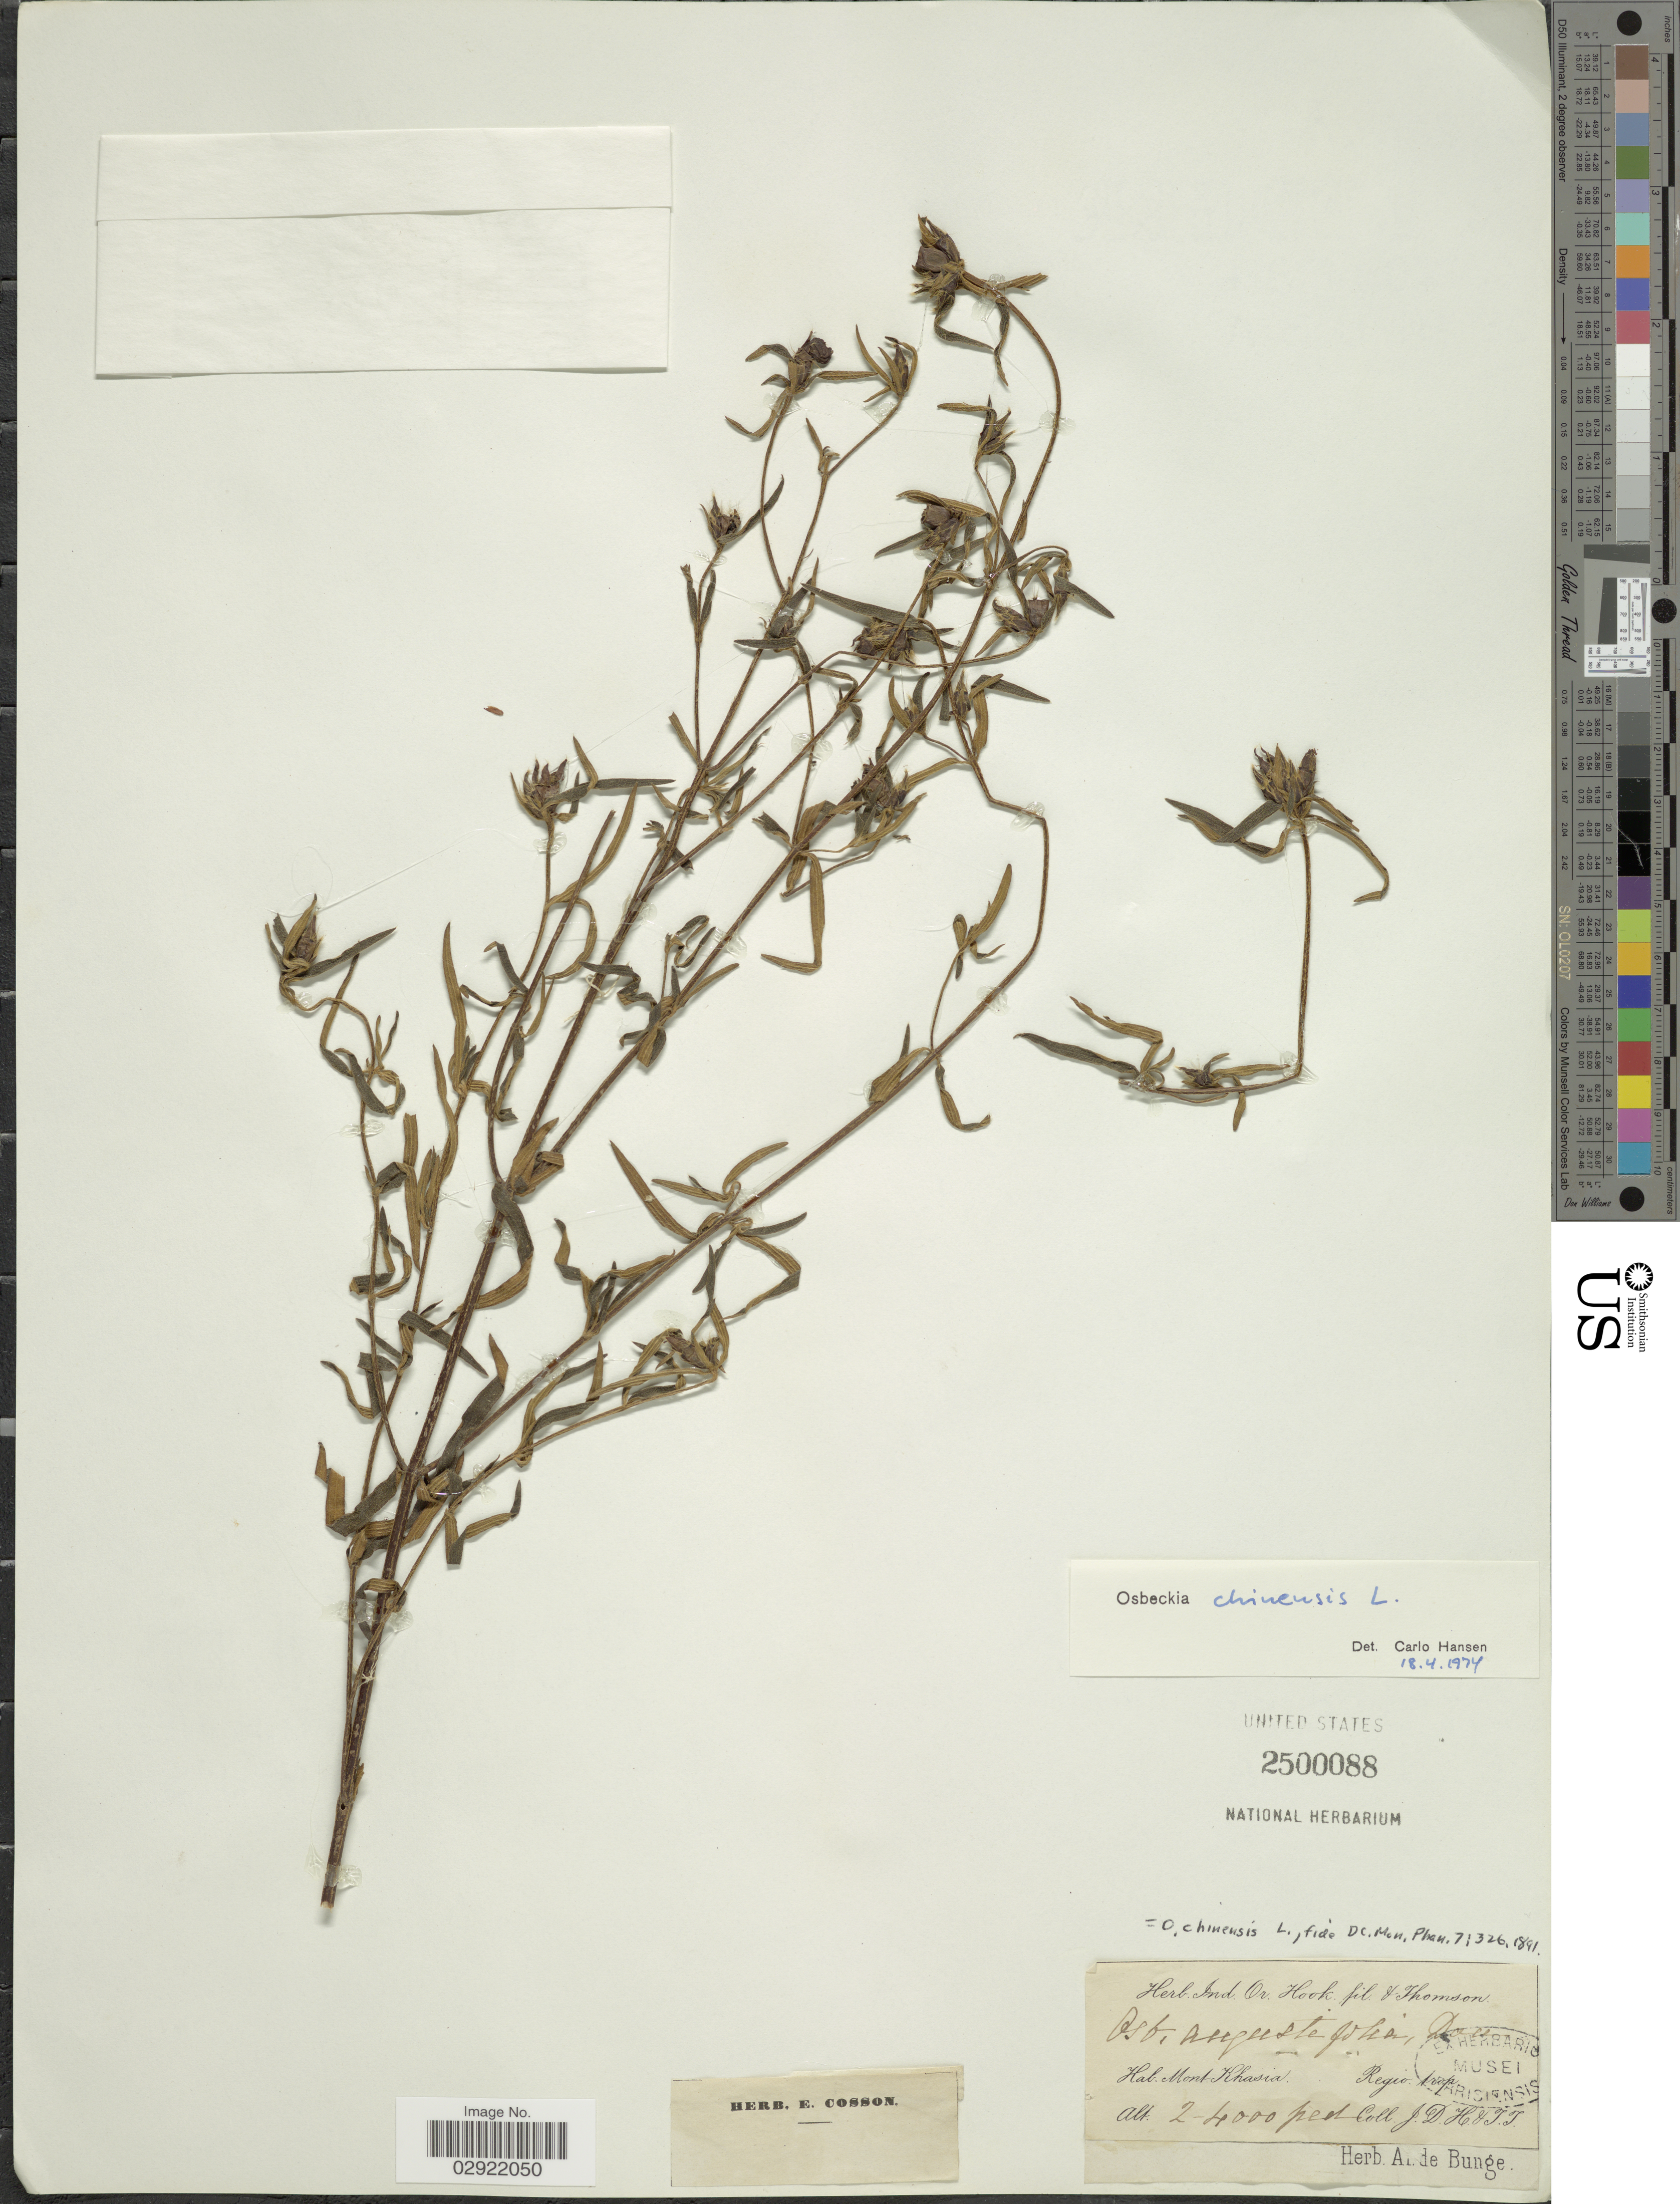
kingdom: Plantae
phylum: Tracheophyta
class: Magnoliopsida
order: Myrtales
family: Melastomataceae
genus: Osbeckia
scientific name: Osbeckia chinensis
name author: L.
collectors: J. D. H. & T. Thomson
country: India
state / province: Meghalaya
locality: Mont Khassia. Regio trop.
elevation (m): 610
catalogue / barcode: US 2500088